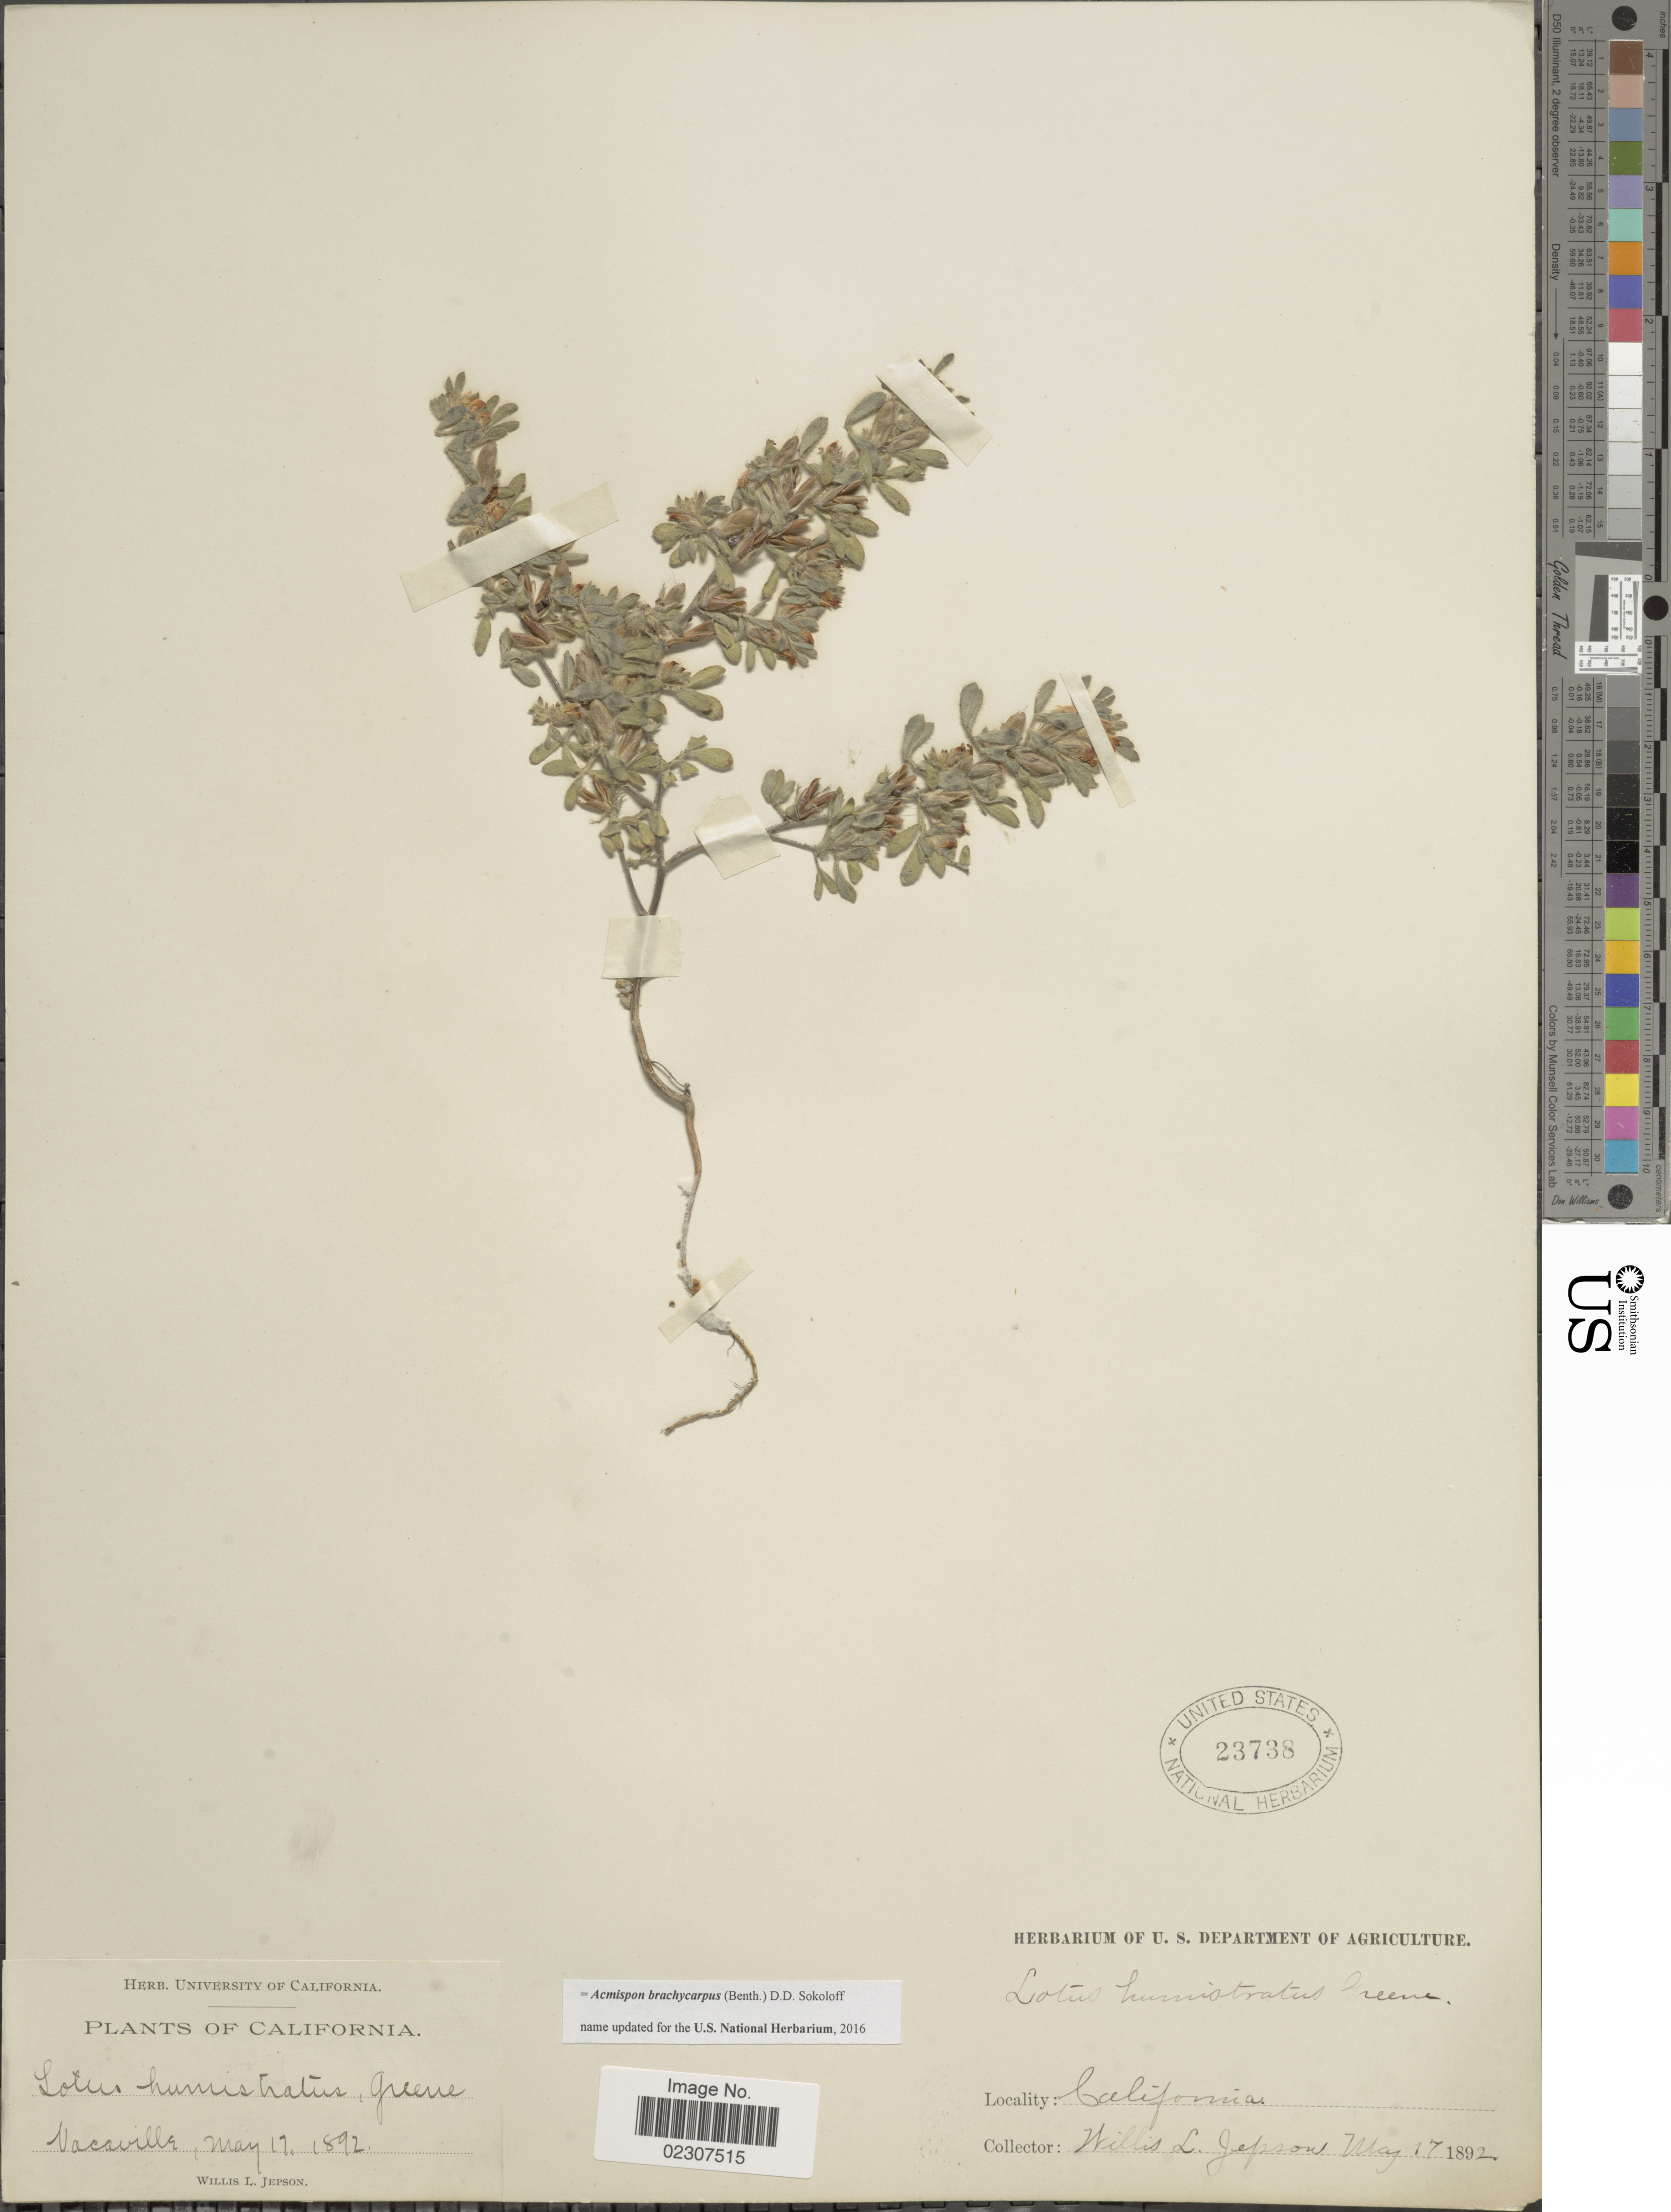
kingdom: Plantae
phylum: Tracheophyta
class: Magnoliopsida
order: Fabales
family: Fabaceae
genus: Acmispon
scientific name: Acmispon brachycarpus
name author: (Benth.) D.D. Sokoloff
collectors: W. L. Jepson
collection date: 1892-05-17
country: United States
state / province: California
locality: Vacavilla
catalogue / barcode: US 23738